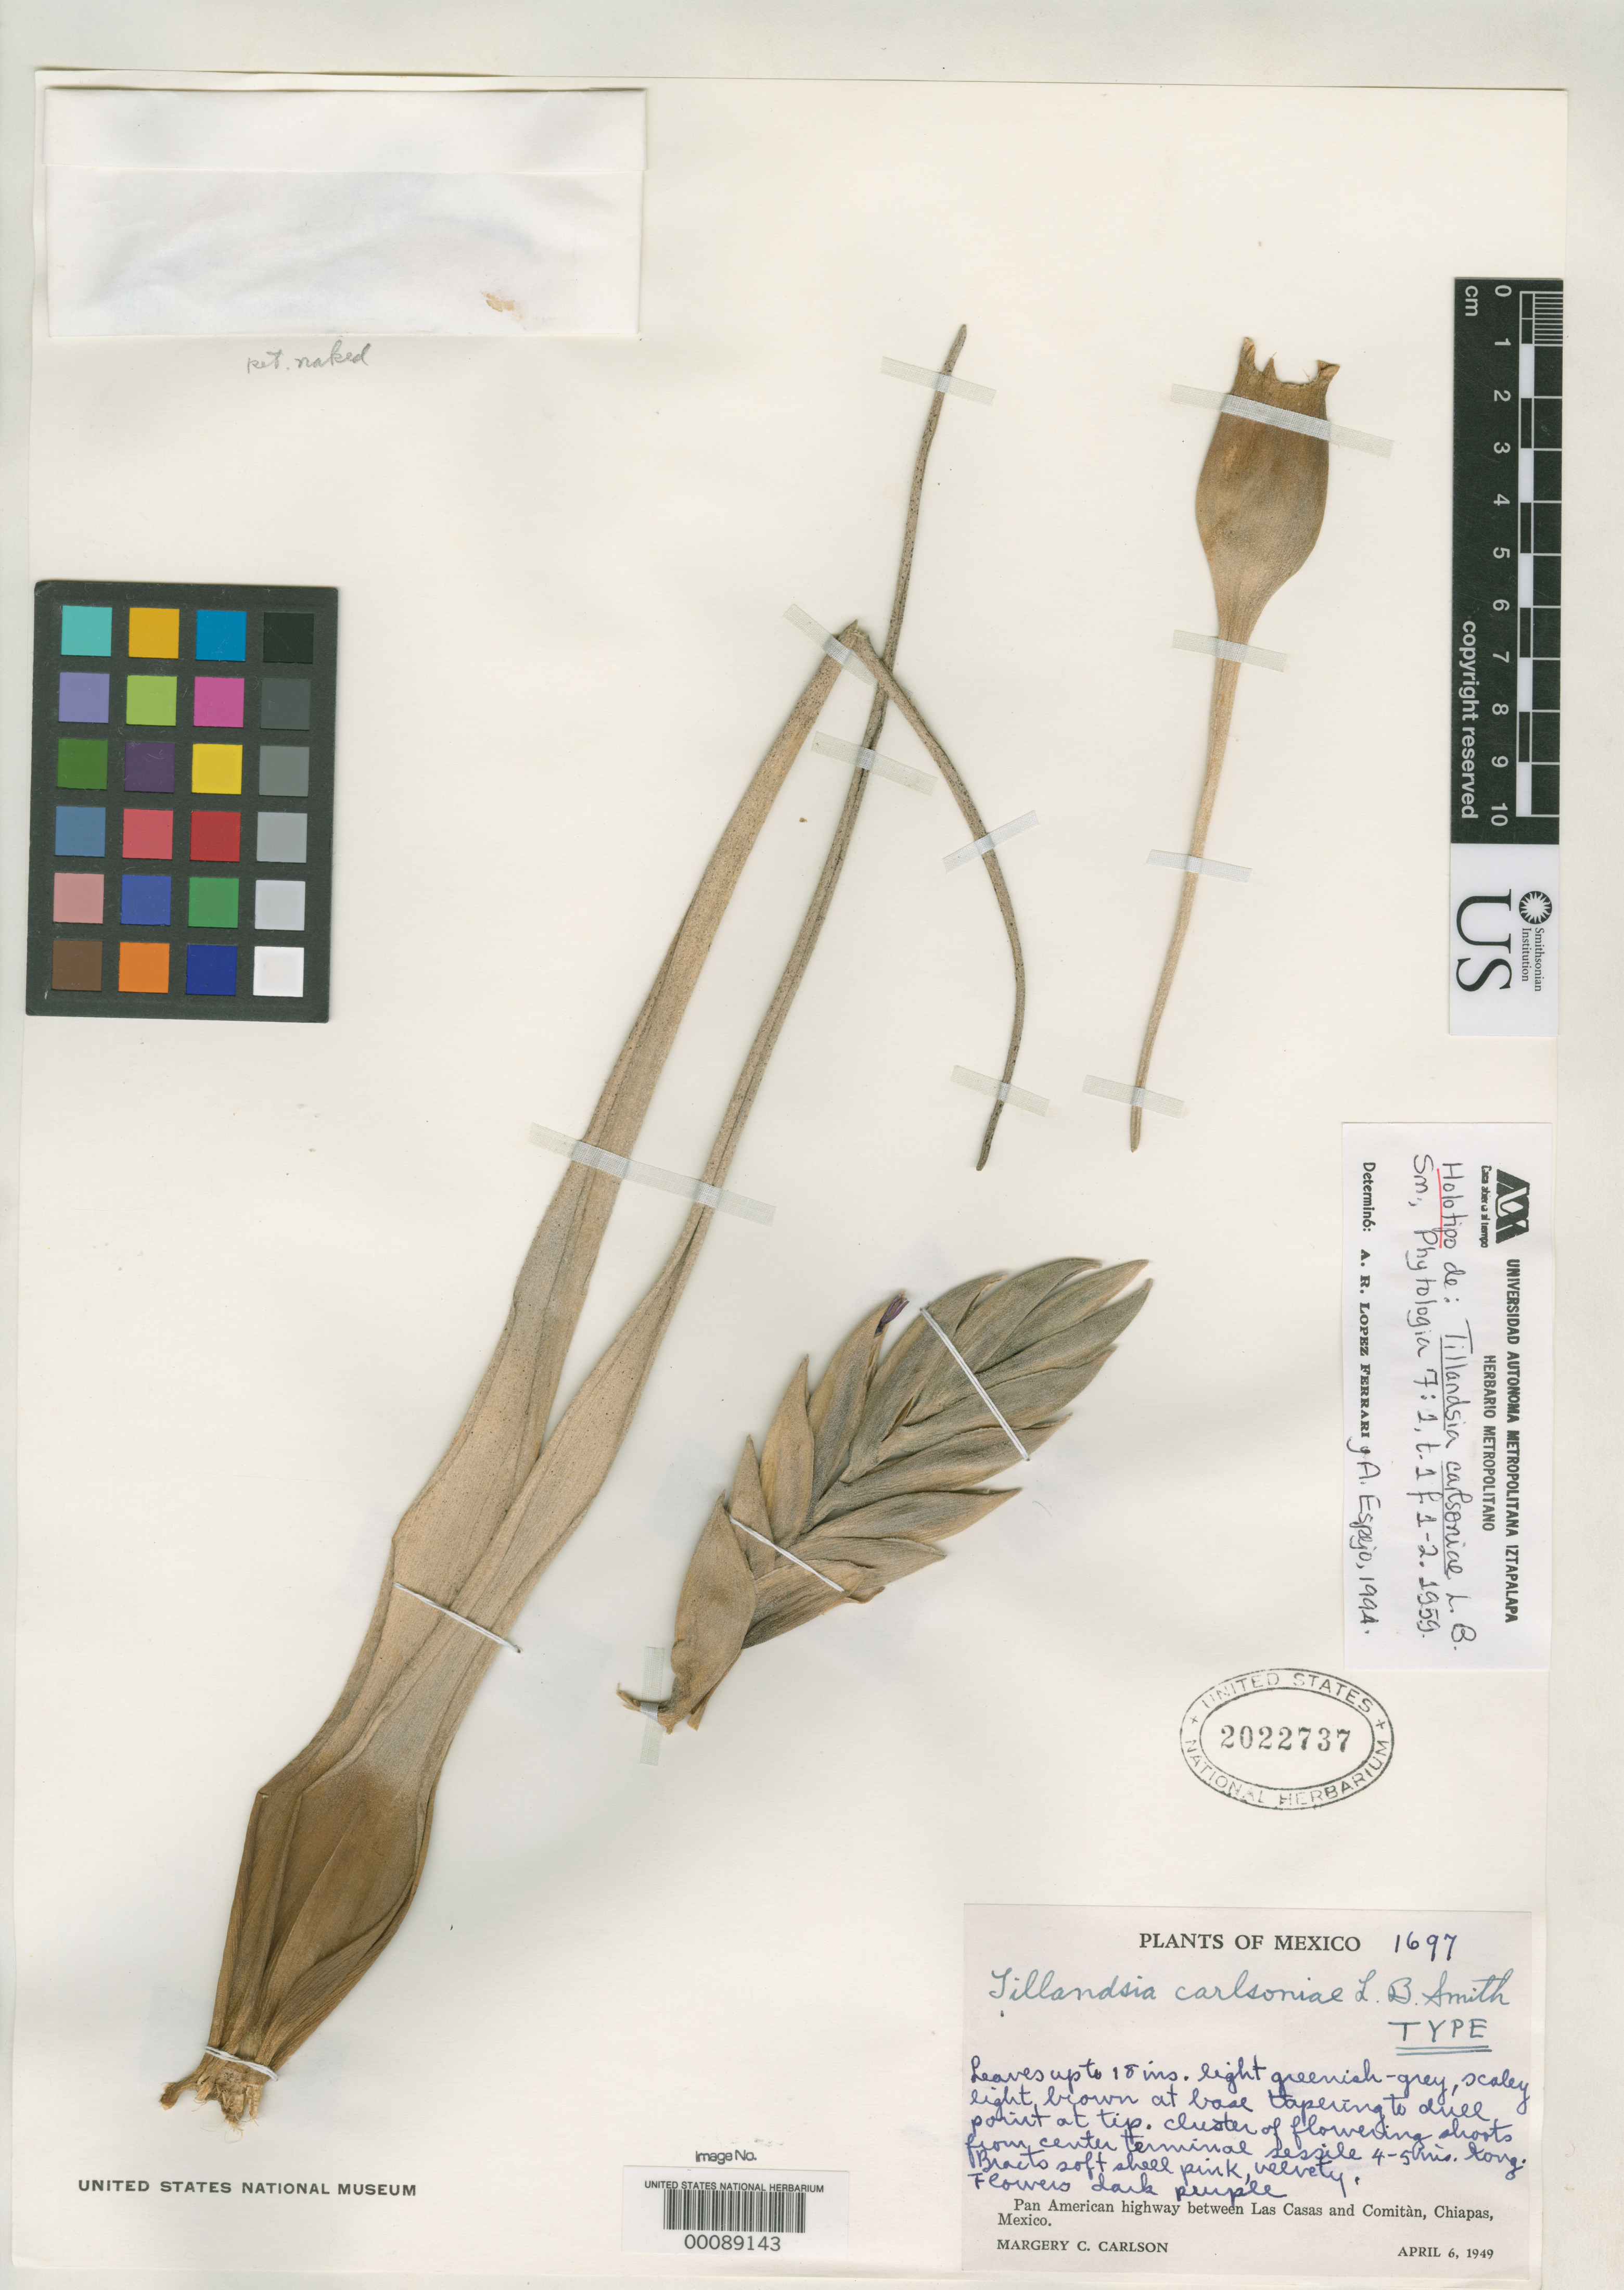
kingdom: Plantae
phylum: Tracheophyta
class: Liliopsida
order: Poales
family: Bromeliaceae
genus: Tillandsia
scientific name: Tillandsia carlsoniae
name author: L.B. Sm.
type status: Holotype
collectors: M. C. Carlson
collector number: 1697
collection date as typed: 06 Apr 1949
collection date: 1949-04-06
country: Mexico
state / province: Chiapas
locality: Pan American highway between las Casas and Comitan.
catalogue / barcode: US 2022737